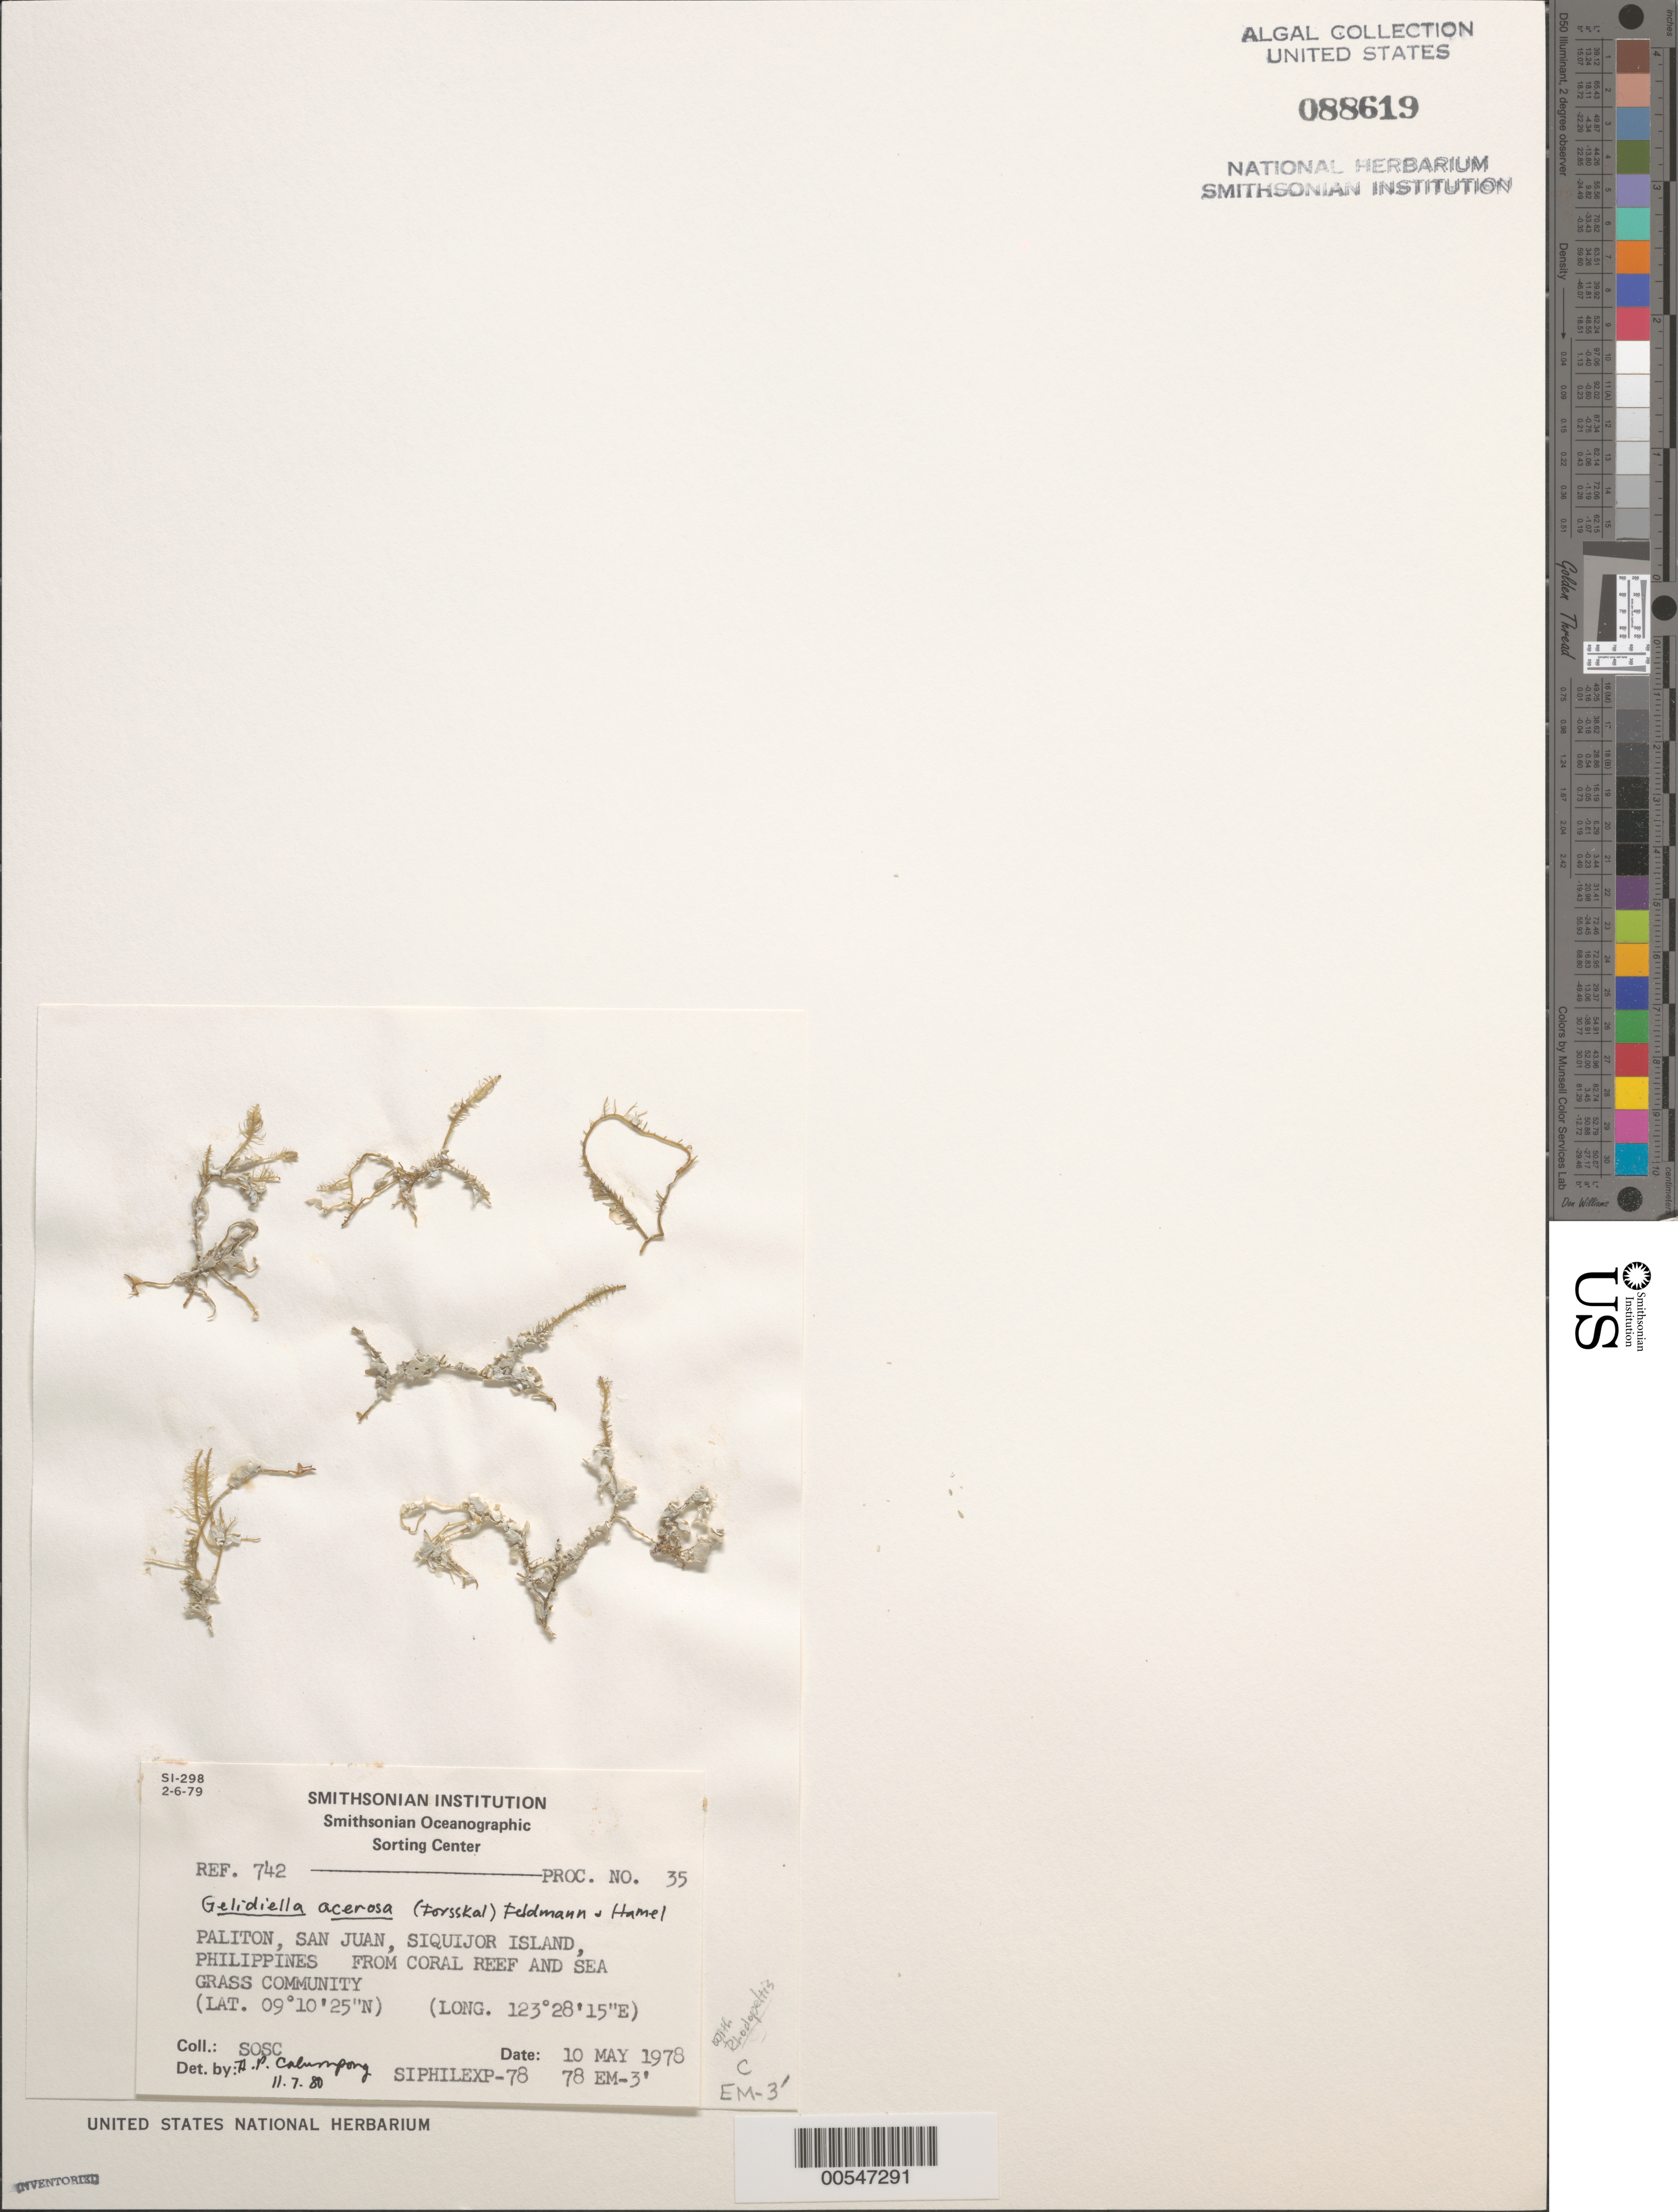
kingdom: Plantae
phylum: Rhodophyta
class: Florideophyceae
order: Gelidiales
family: Gelidiellaceae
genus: Gelidiella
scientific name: Gelidiella acerosa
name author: (Forssk.) Feldmann & G. Hamel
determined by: Calumpong, H. P.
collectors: SOSC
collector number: Station 78 Em-3'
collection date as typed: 10 May 1978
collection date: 1978-05-10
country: Philippines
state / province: Central Visayas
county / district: Siquijor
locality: Visayan, Paliton, san juan, siquijor island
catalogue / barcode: US 88619